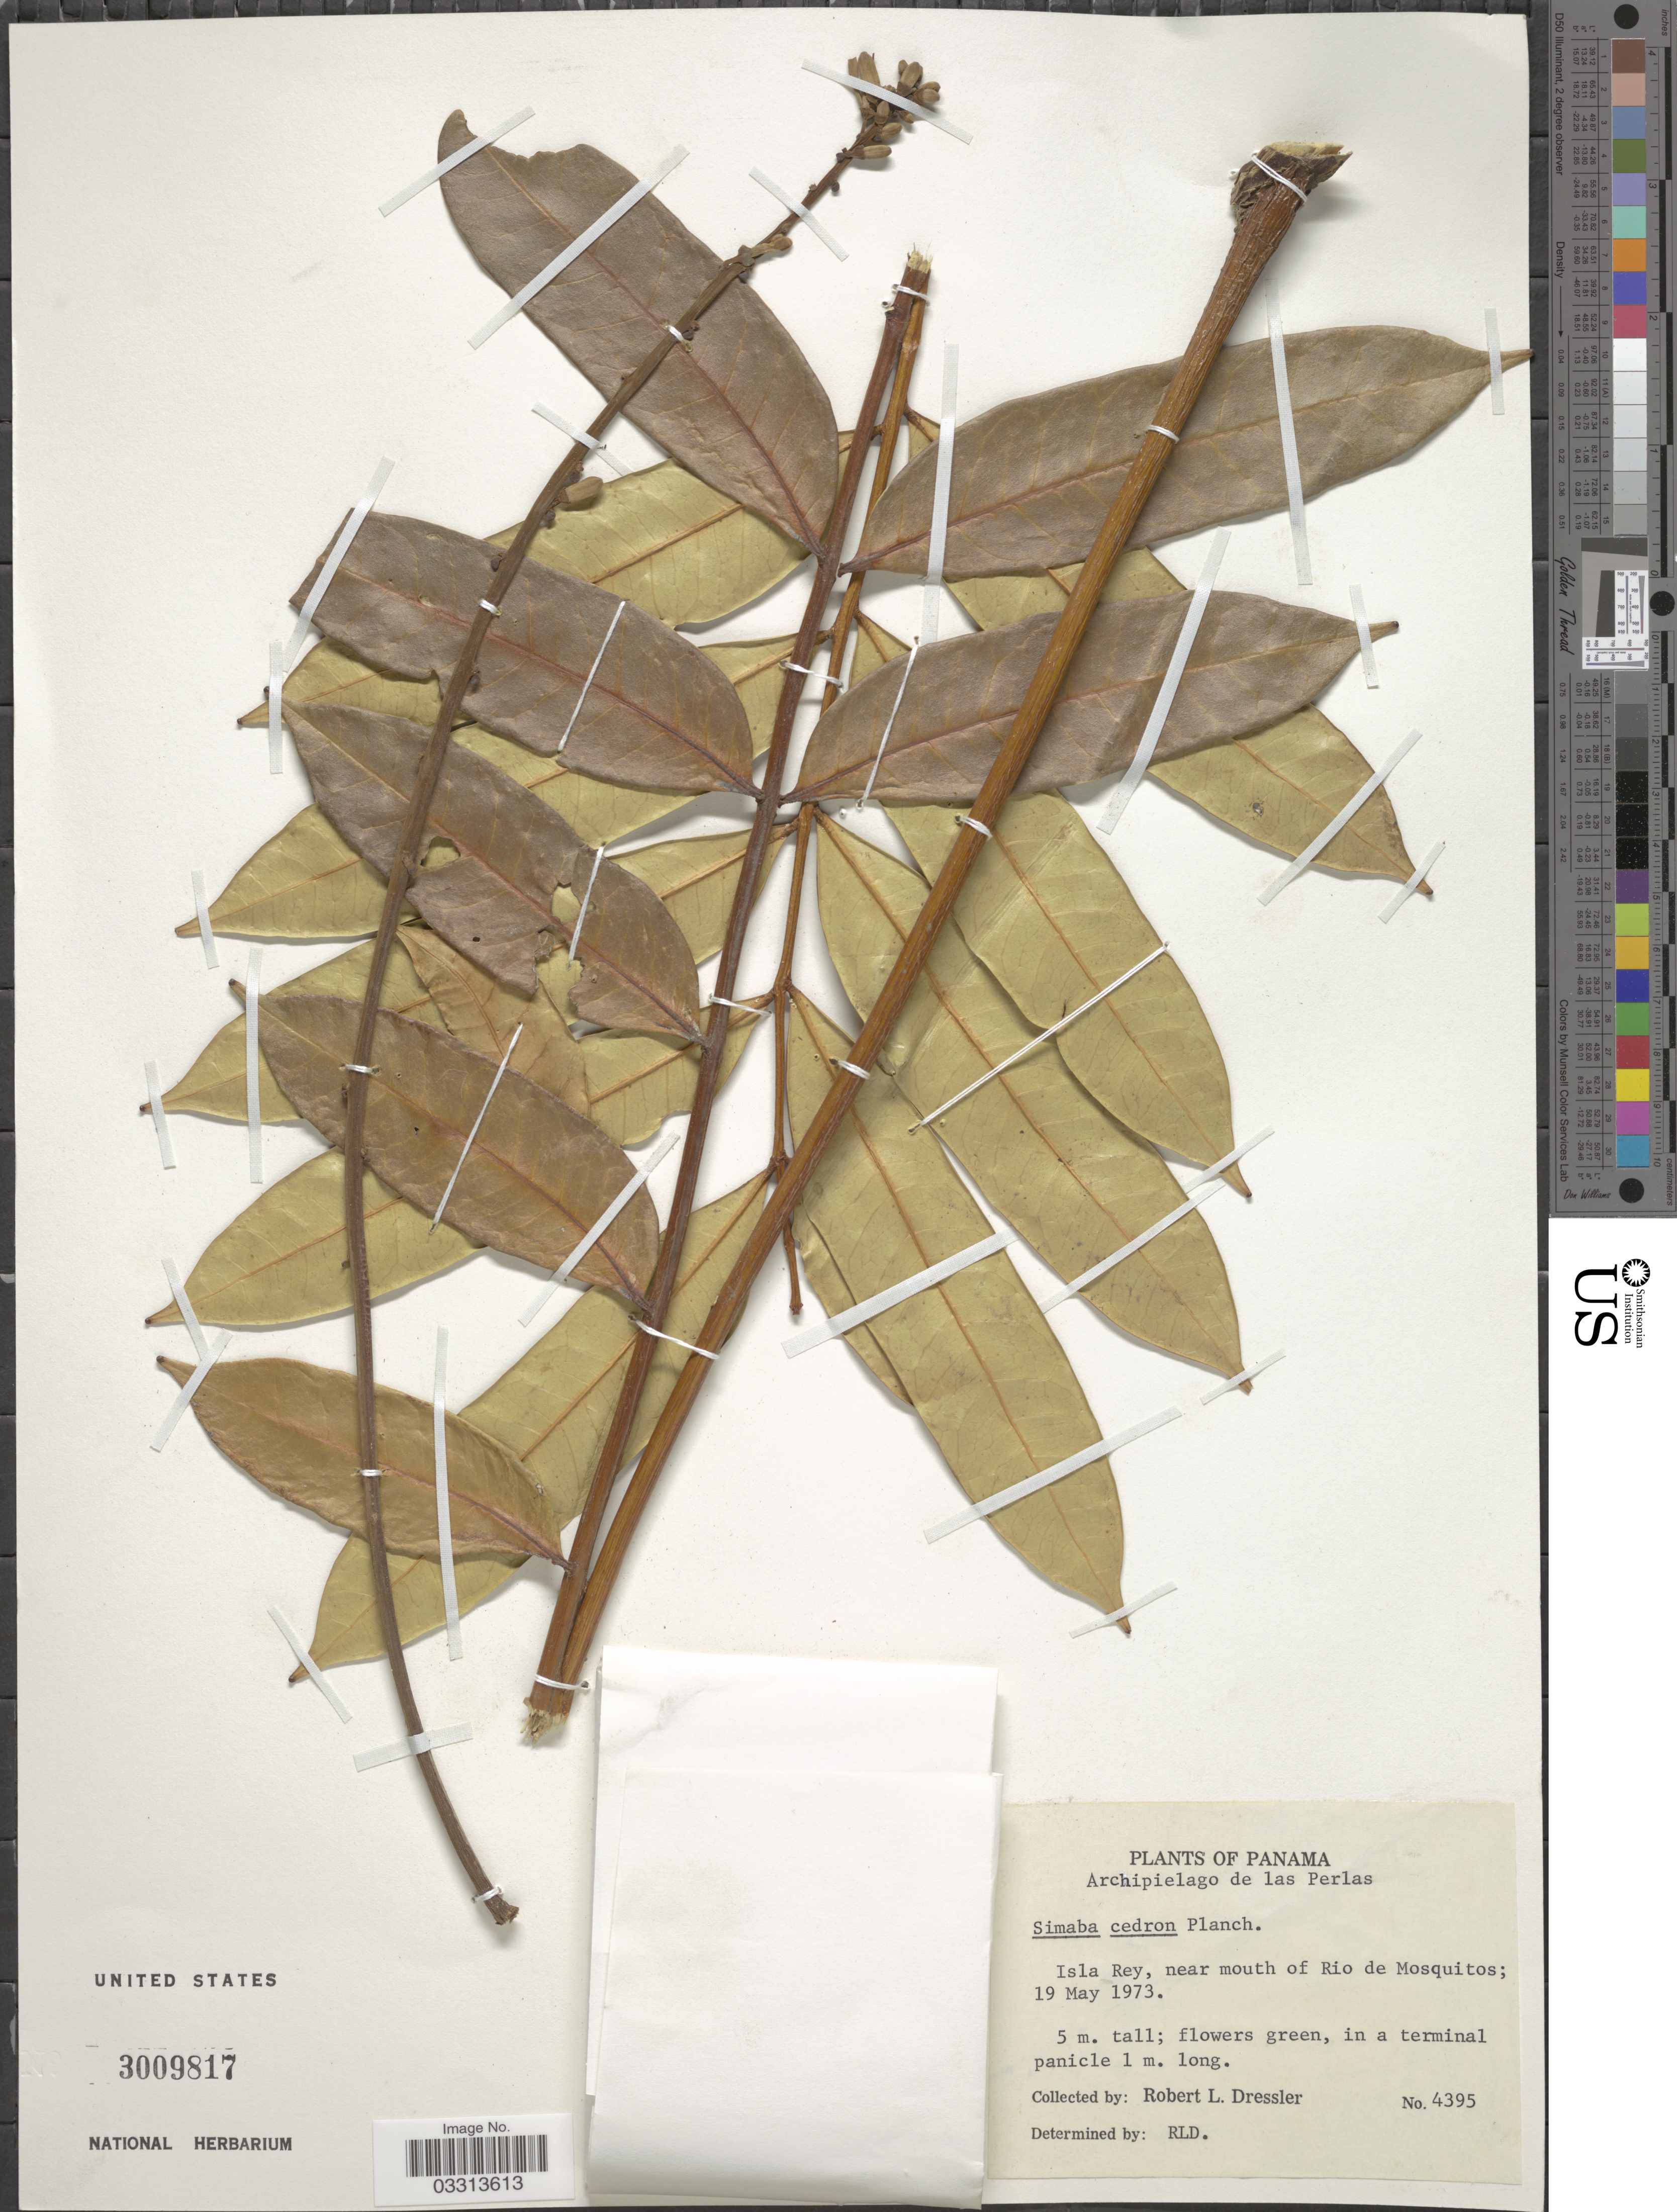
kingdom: Plantae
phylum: Tracheophyta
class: Magnoliopsida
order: Sapindales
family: Simaroubaceae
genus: Homalolepis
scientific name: Homalolepis cedron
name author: (Planch.) Devecchi & Pirani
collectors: R. Dressler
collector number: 4395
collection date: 1973-05-19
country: Panama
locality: Archipielago de las Perlas, Isla Rey, near mouth of Rio de Mosquitos.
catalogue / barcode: US 3009817